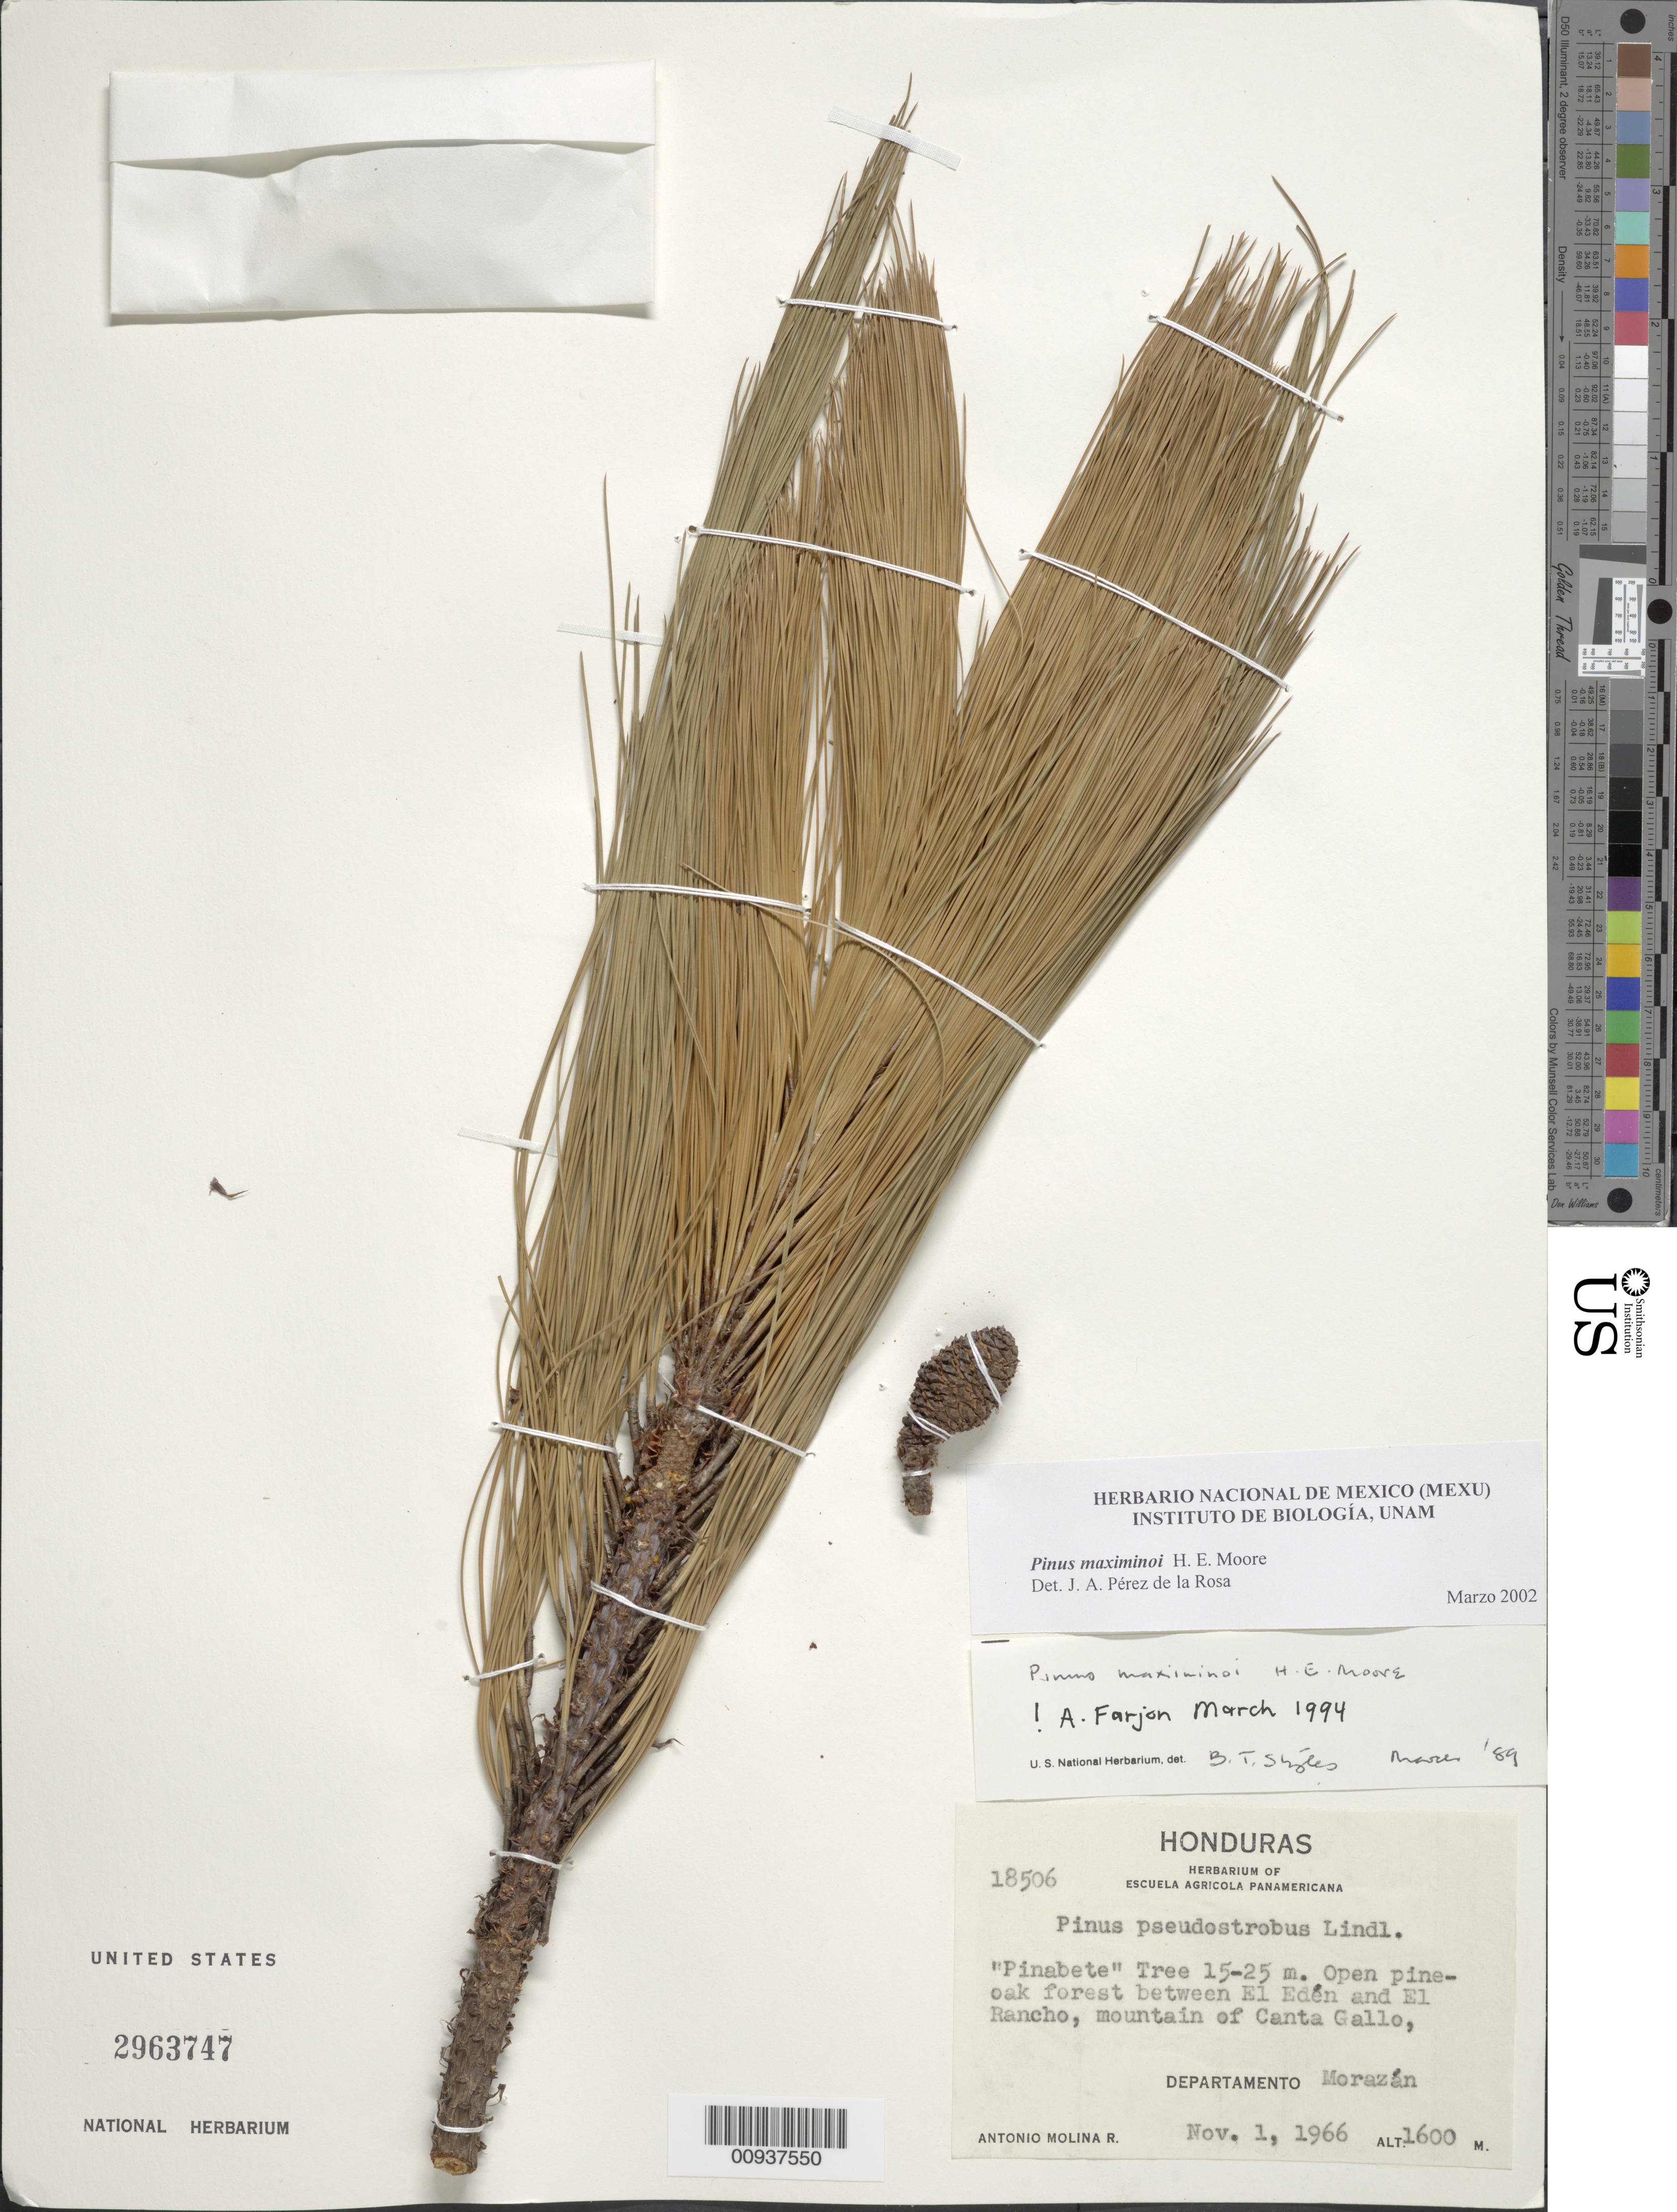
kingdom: Plantae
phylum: Tracheophyta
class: Pinopsida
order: Pinales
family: Pinaceae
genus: Pinus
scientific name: Pinus maximinoi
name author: H.E. Moore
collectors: A. Molina R.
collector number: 18506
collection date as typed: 01 Nov 1966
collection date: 1966-11-01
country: Honduras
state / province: Fco. Morazán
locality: Between El Edén and El Rancho, mountain of Canta Gallo.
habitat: Open pine-oak forest.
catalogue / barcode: US 2963747